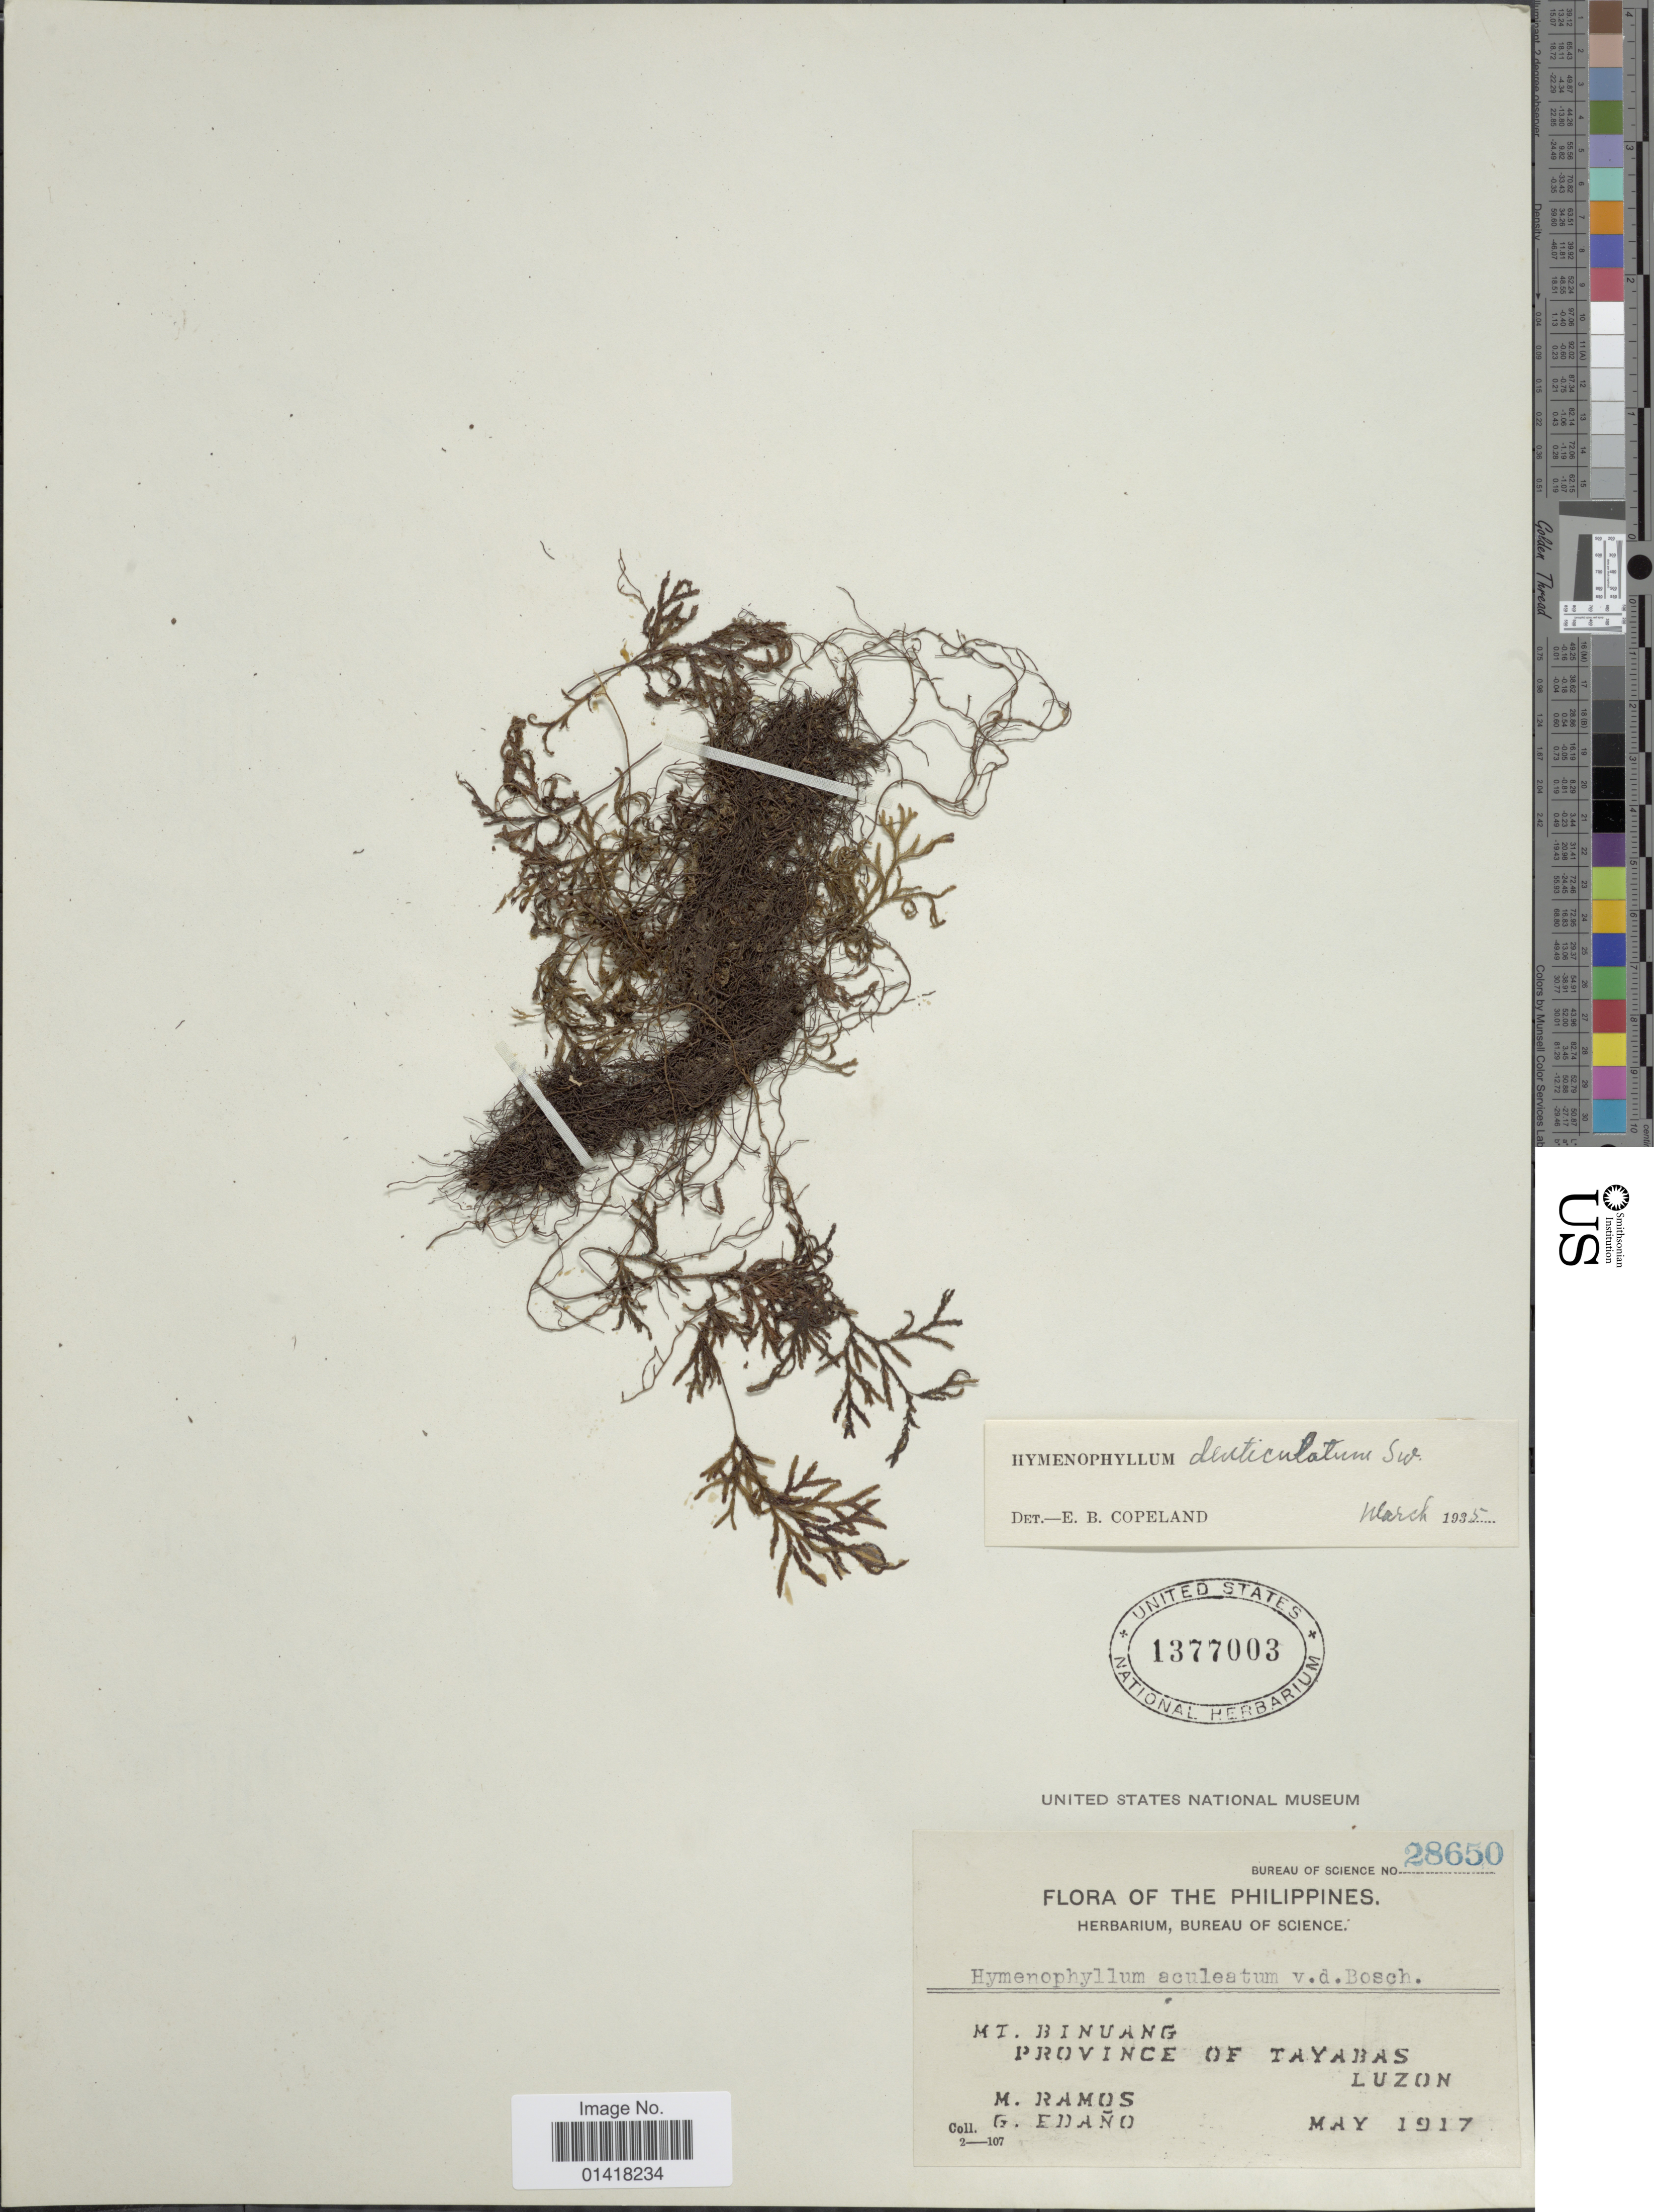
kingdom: Plantae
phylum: Tracheophyta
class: Polypodiopsida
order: Hymenophyllales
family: Hymenophyllaceae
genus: Hymenophyllum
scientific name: Hymenophyllum denticulatum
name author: Sw.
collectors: M. Ramos & G. Edaño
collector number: Bureau of Science 28650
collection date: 1917-05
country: Philippines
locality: The Philippines. Mt. Binuang, Province of tayabas. Luzon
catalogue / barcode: US 1377003